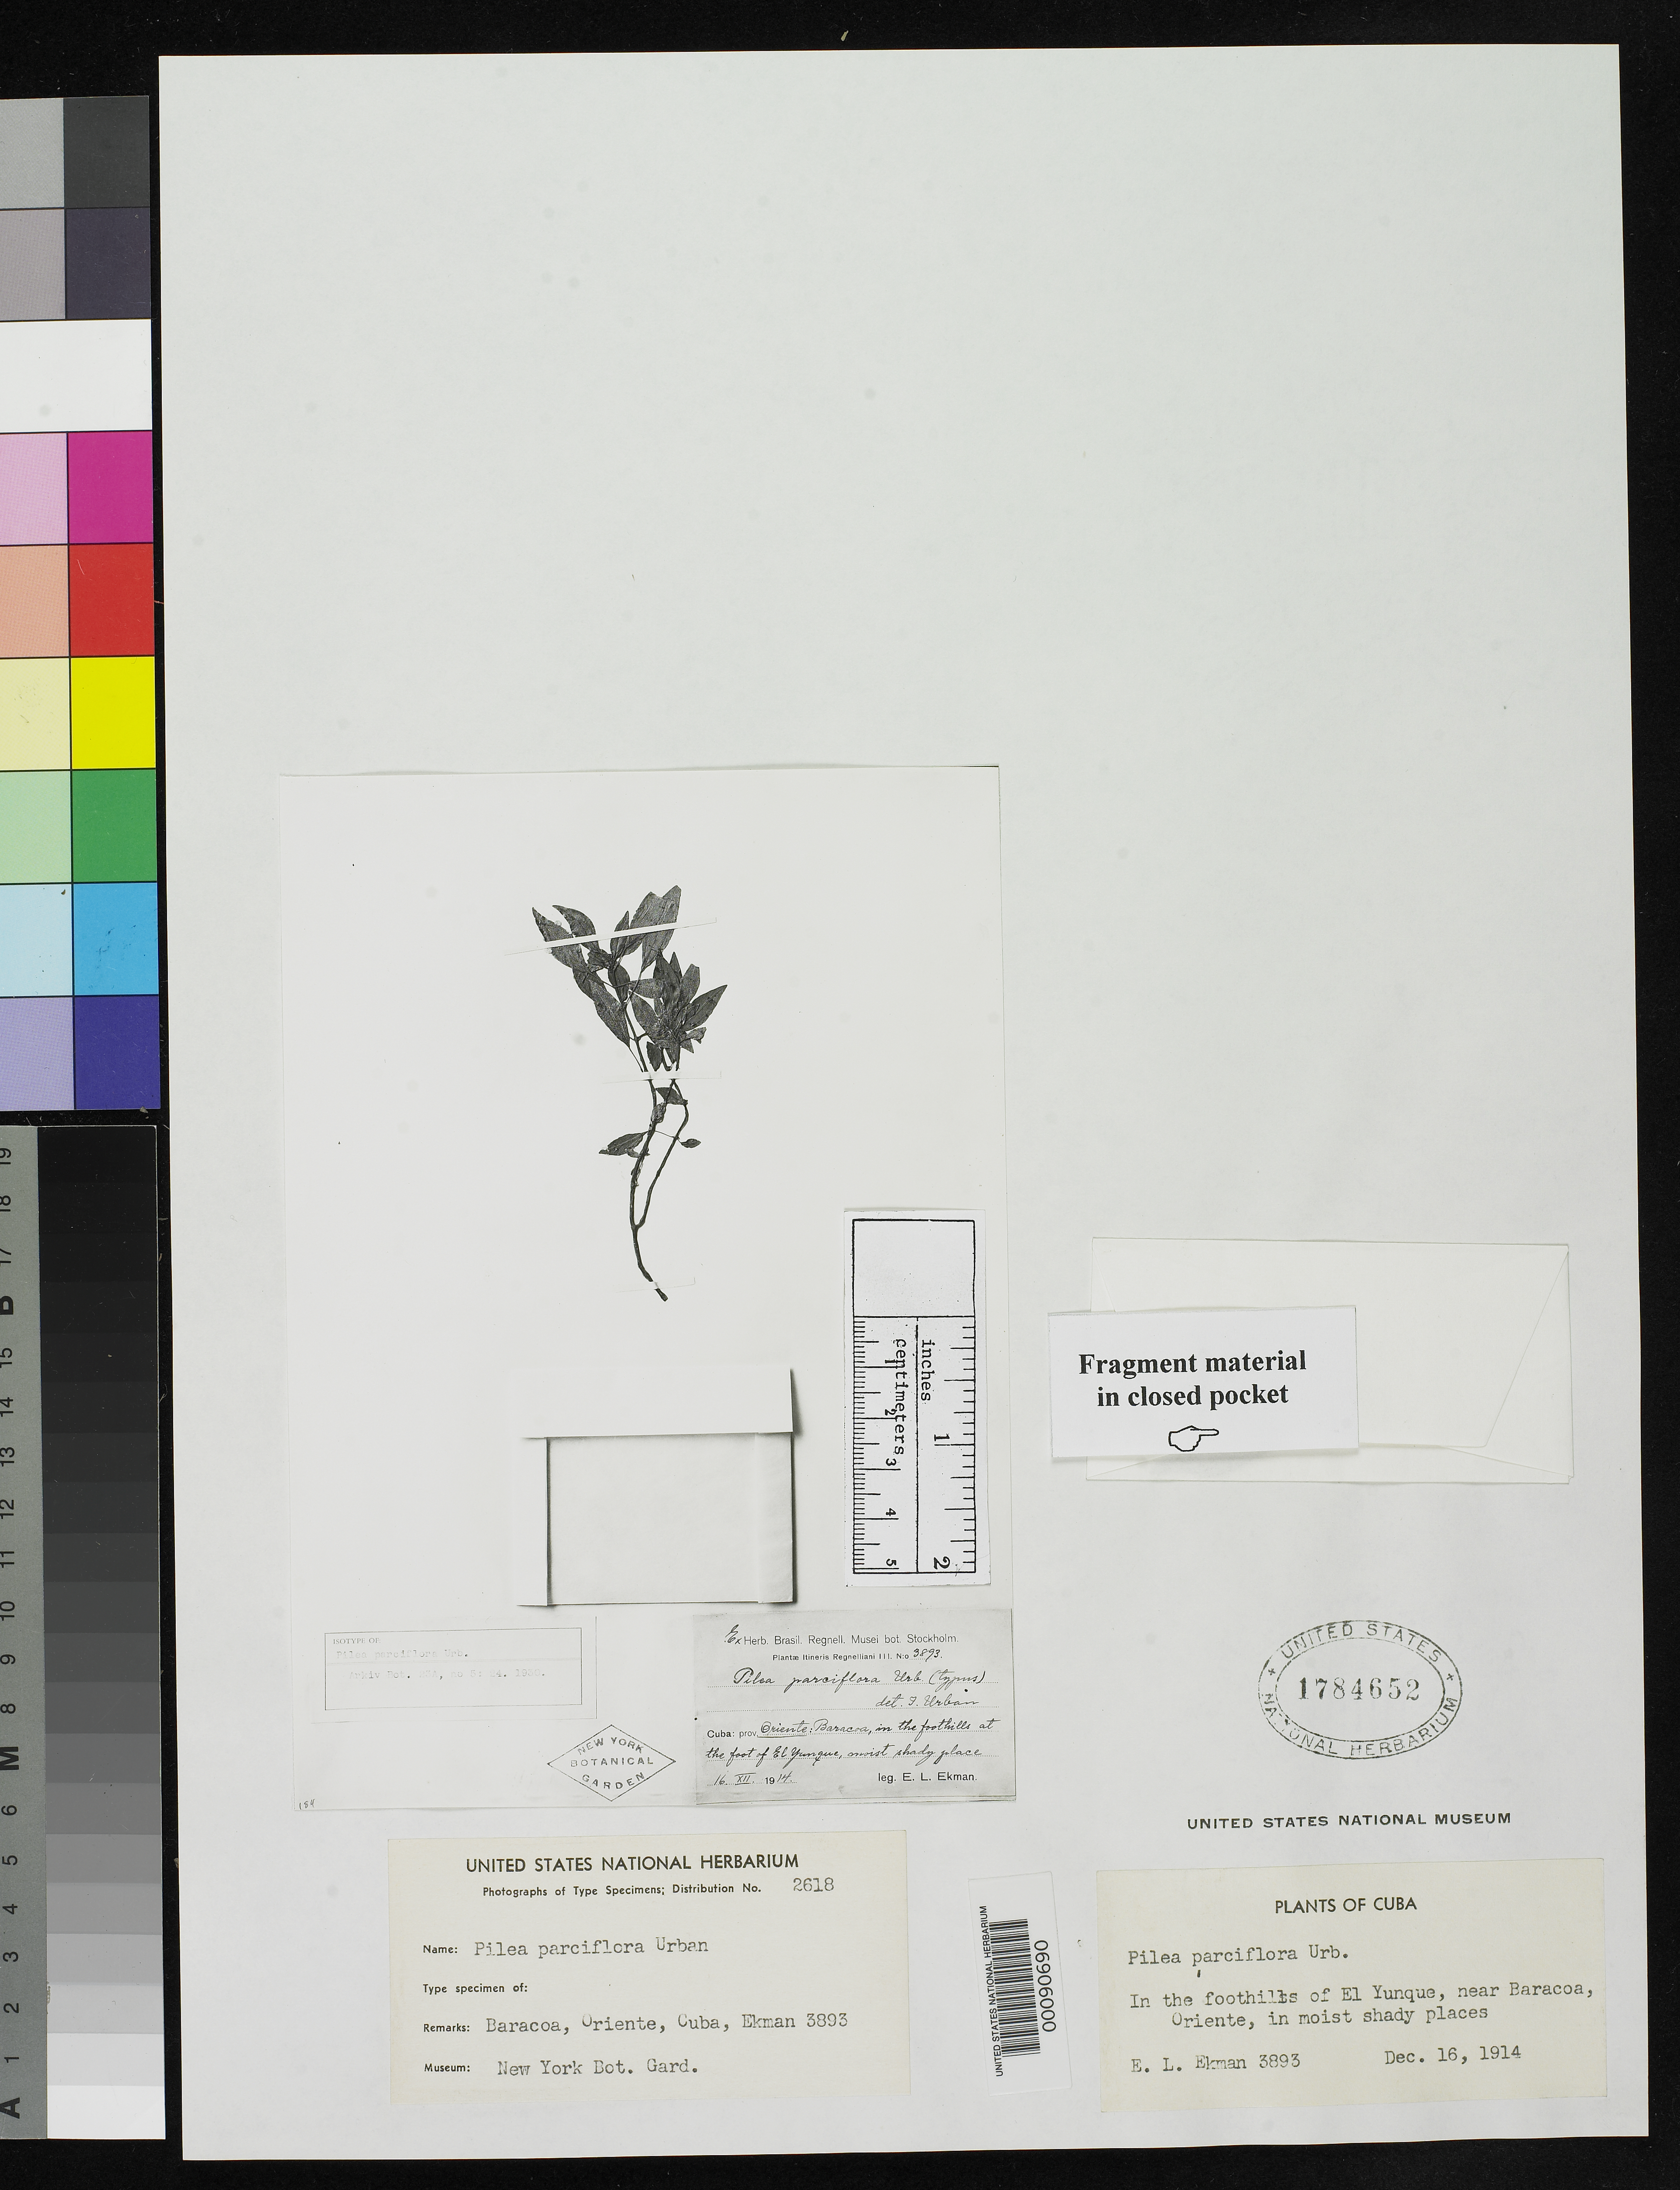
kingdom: Plantae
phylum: Tracheophyta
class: Magnoliopsida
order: Rosales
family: Urticaceae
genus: Pilea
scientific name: Pilea parciflora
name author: Urb.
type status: Isotype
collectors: E. L. Ekman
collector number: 3893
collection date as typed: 16 Dec 1914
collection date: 1914-12-16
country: Cuba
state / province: Oriente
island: Greater Antilles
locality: El Yunque, near Baracoa.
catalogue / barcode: US 1784652